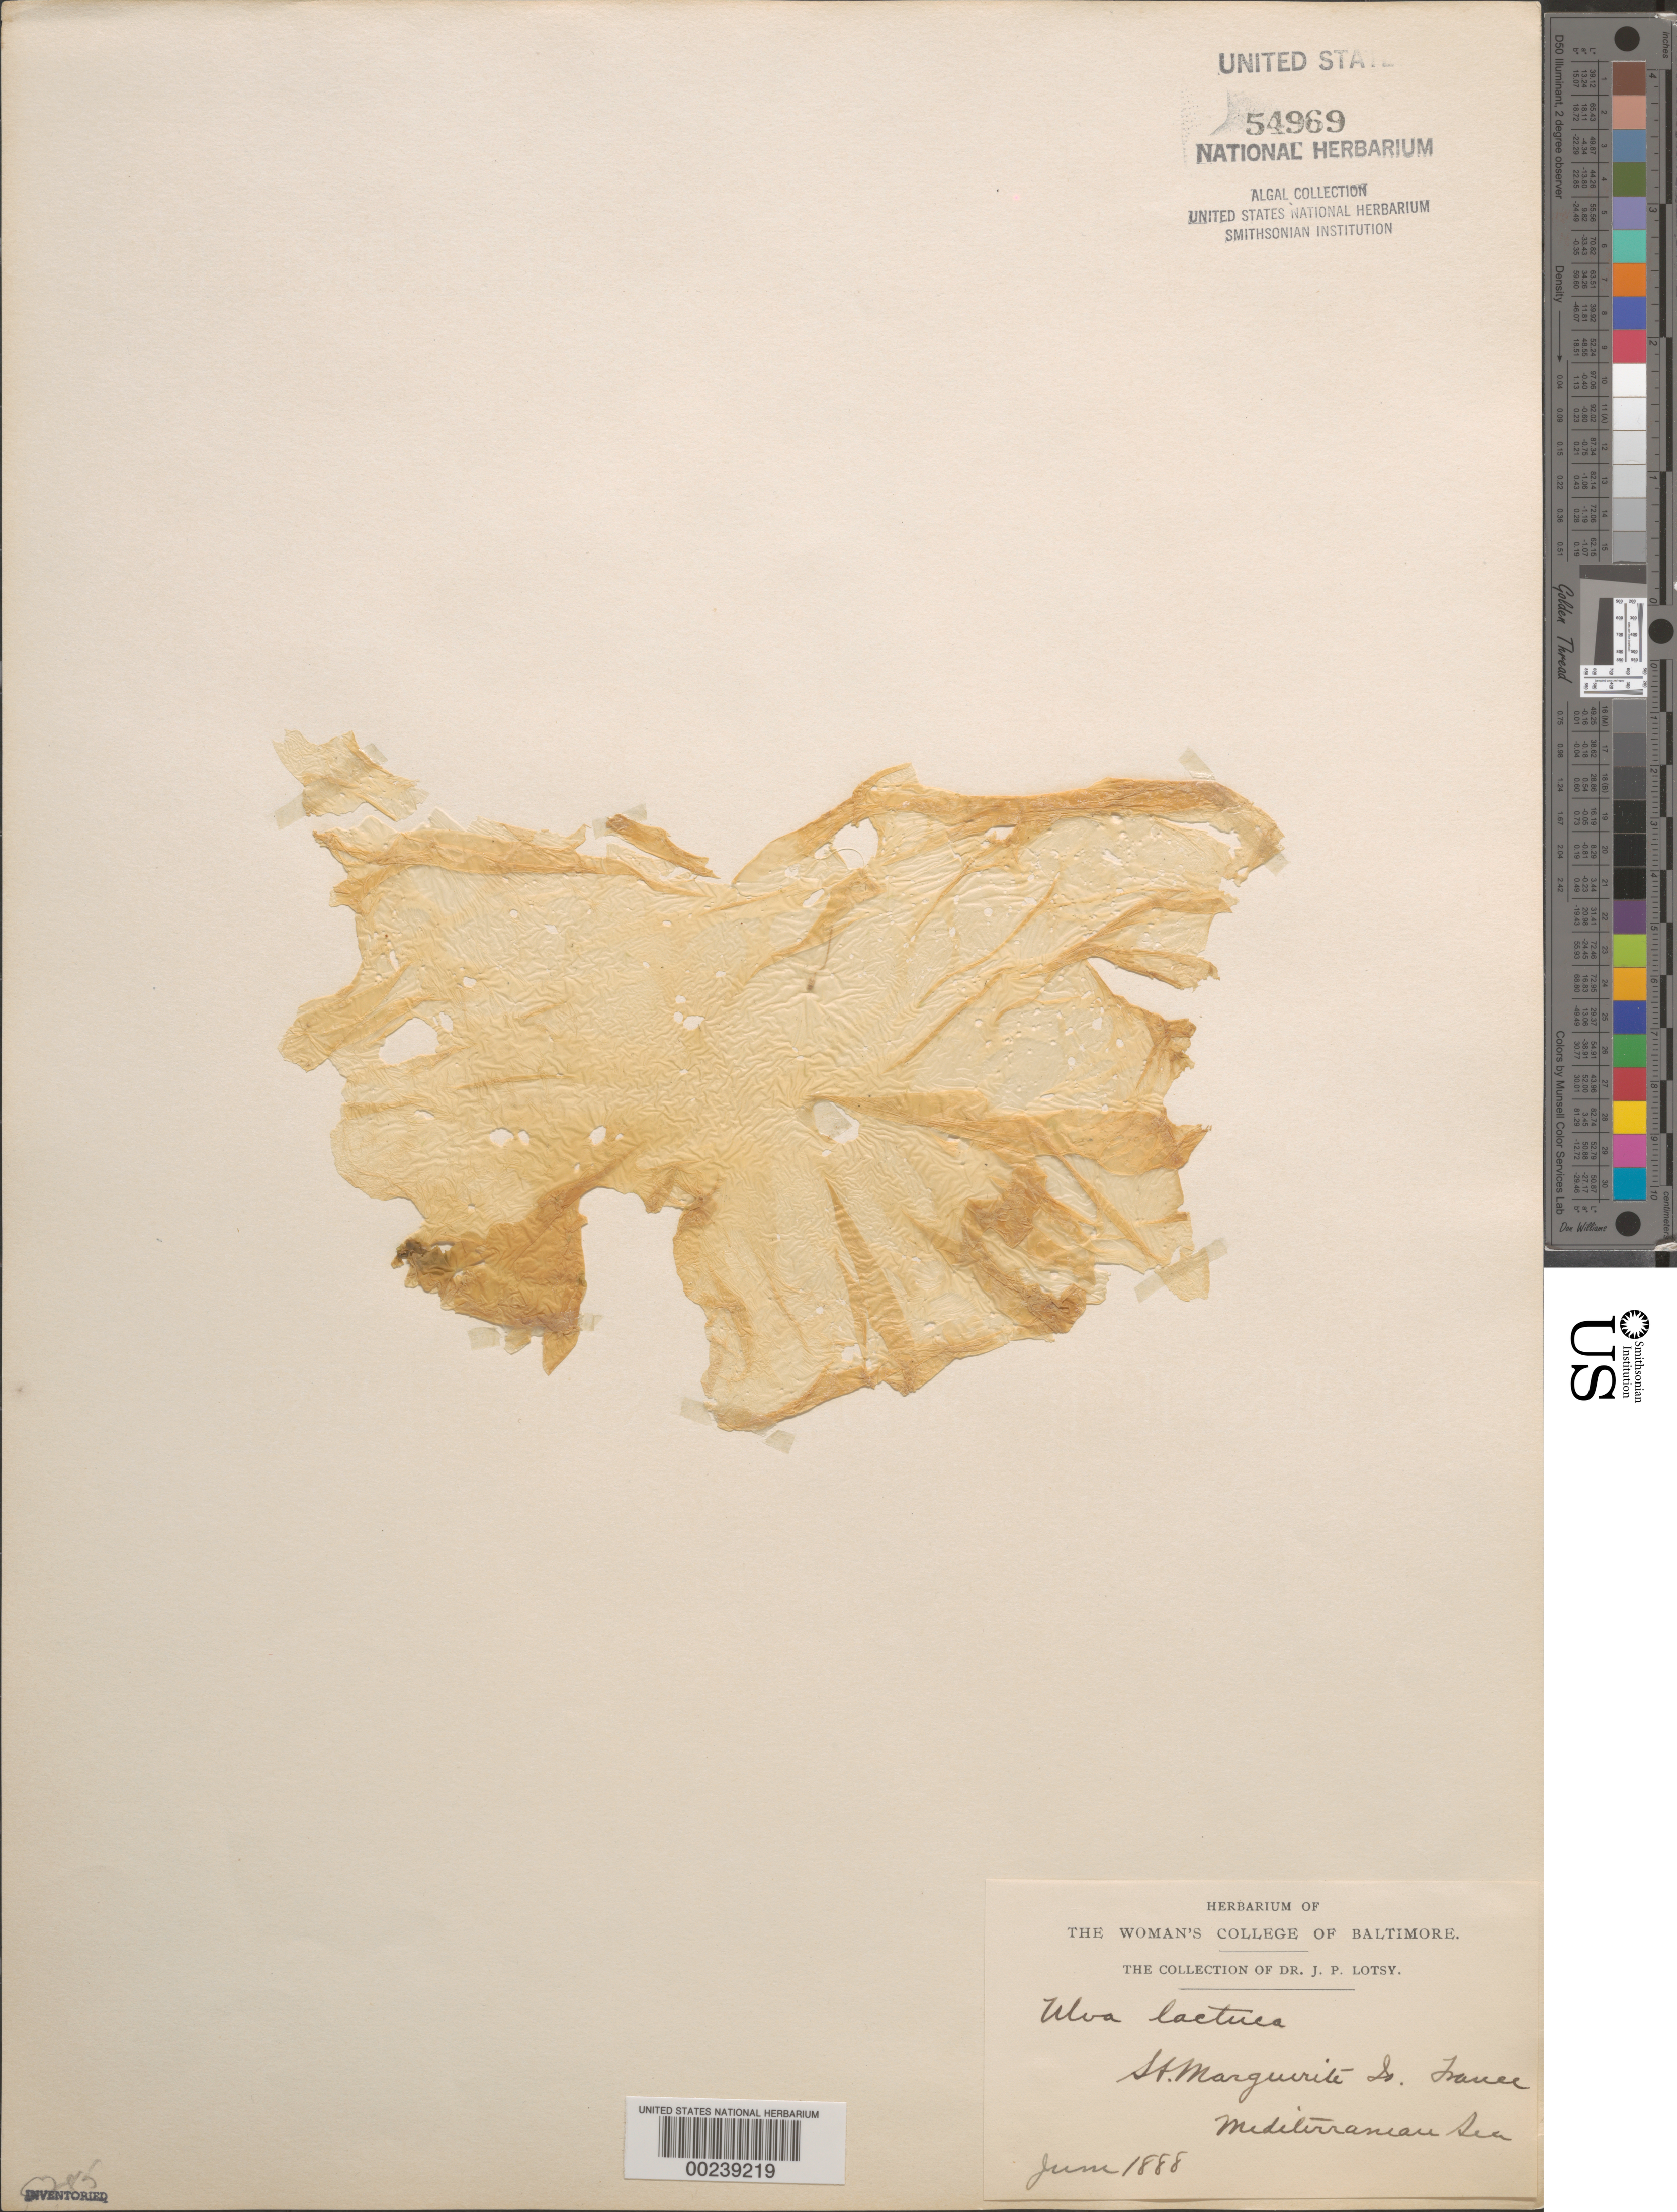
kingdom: Plantae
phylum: Chlorophyta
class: Ulvophyceae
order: Ulvales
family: Ulvaceae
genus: Ulva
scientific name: Ulva lactuca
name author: L.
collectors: J. Lotsy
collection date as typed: Jun 1888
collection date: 1888-06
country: France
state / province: Provence-Alpes-Côte d'Azur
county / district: Alpes-Maritimes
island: St. Marguerite Island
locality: Mediterranean Sea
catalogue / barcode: US 54969